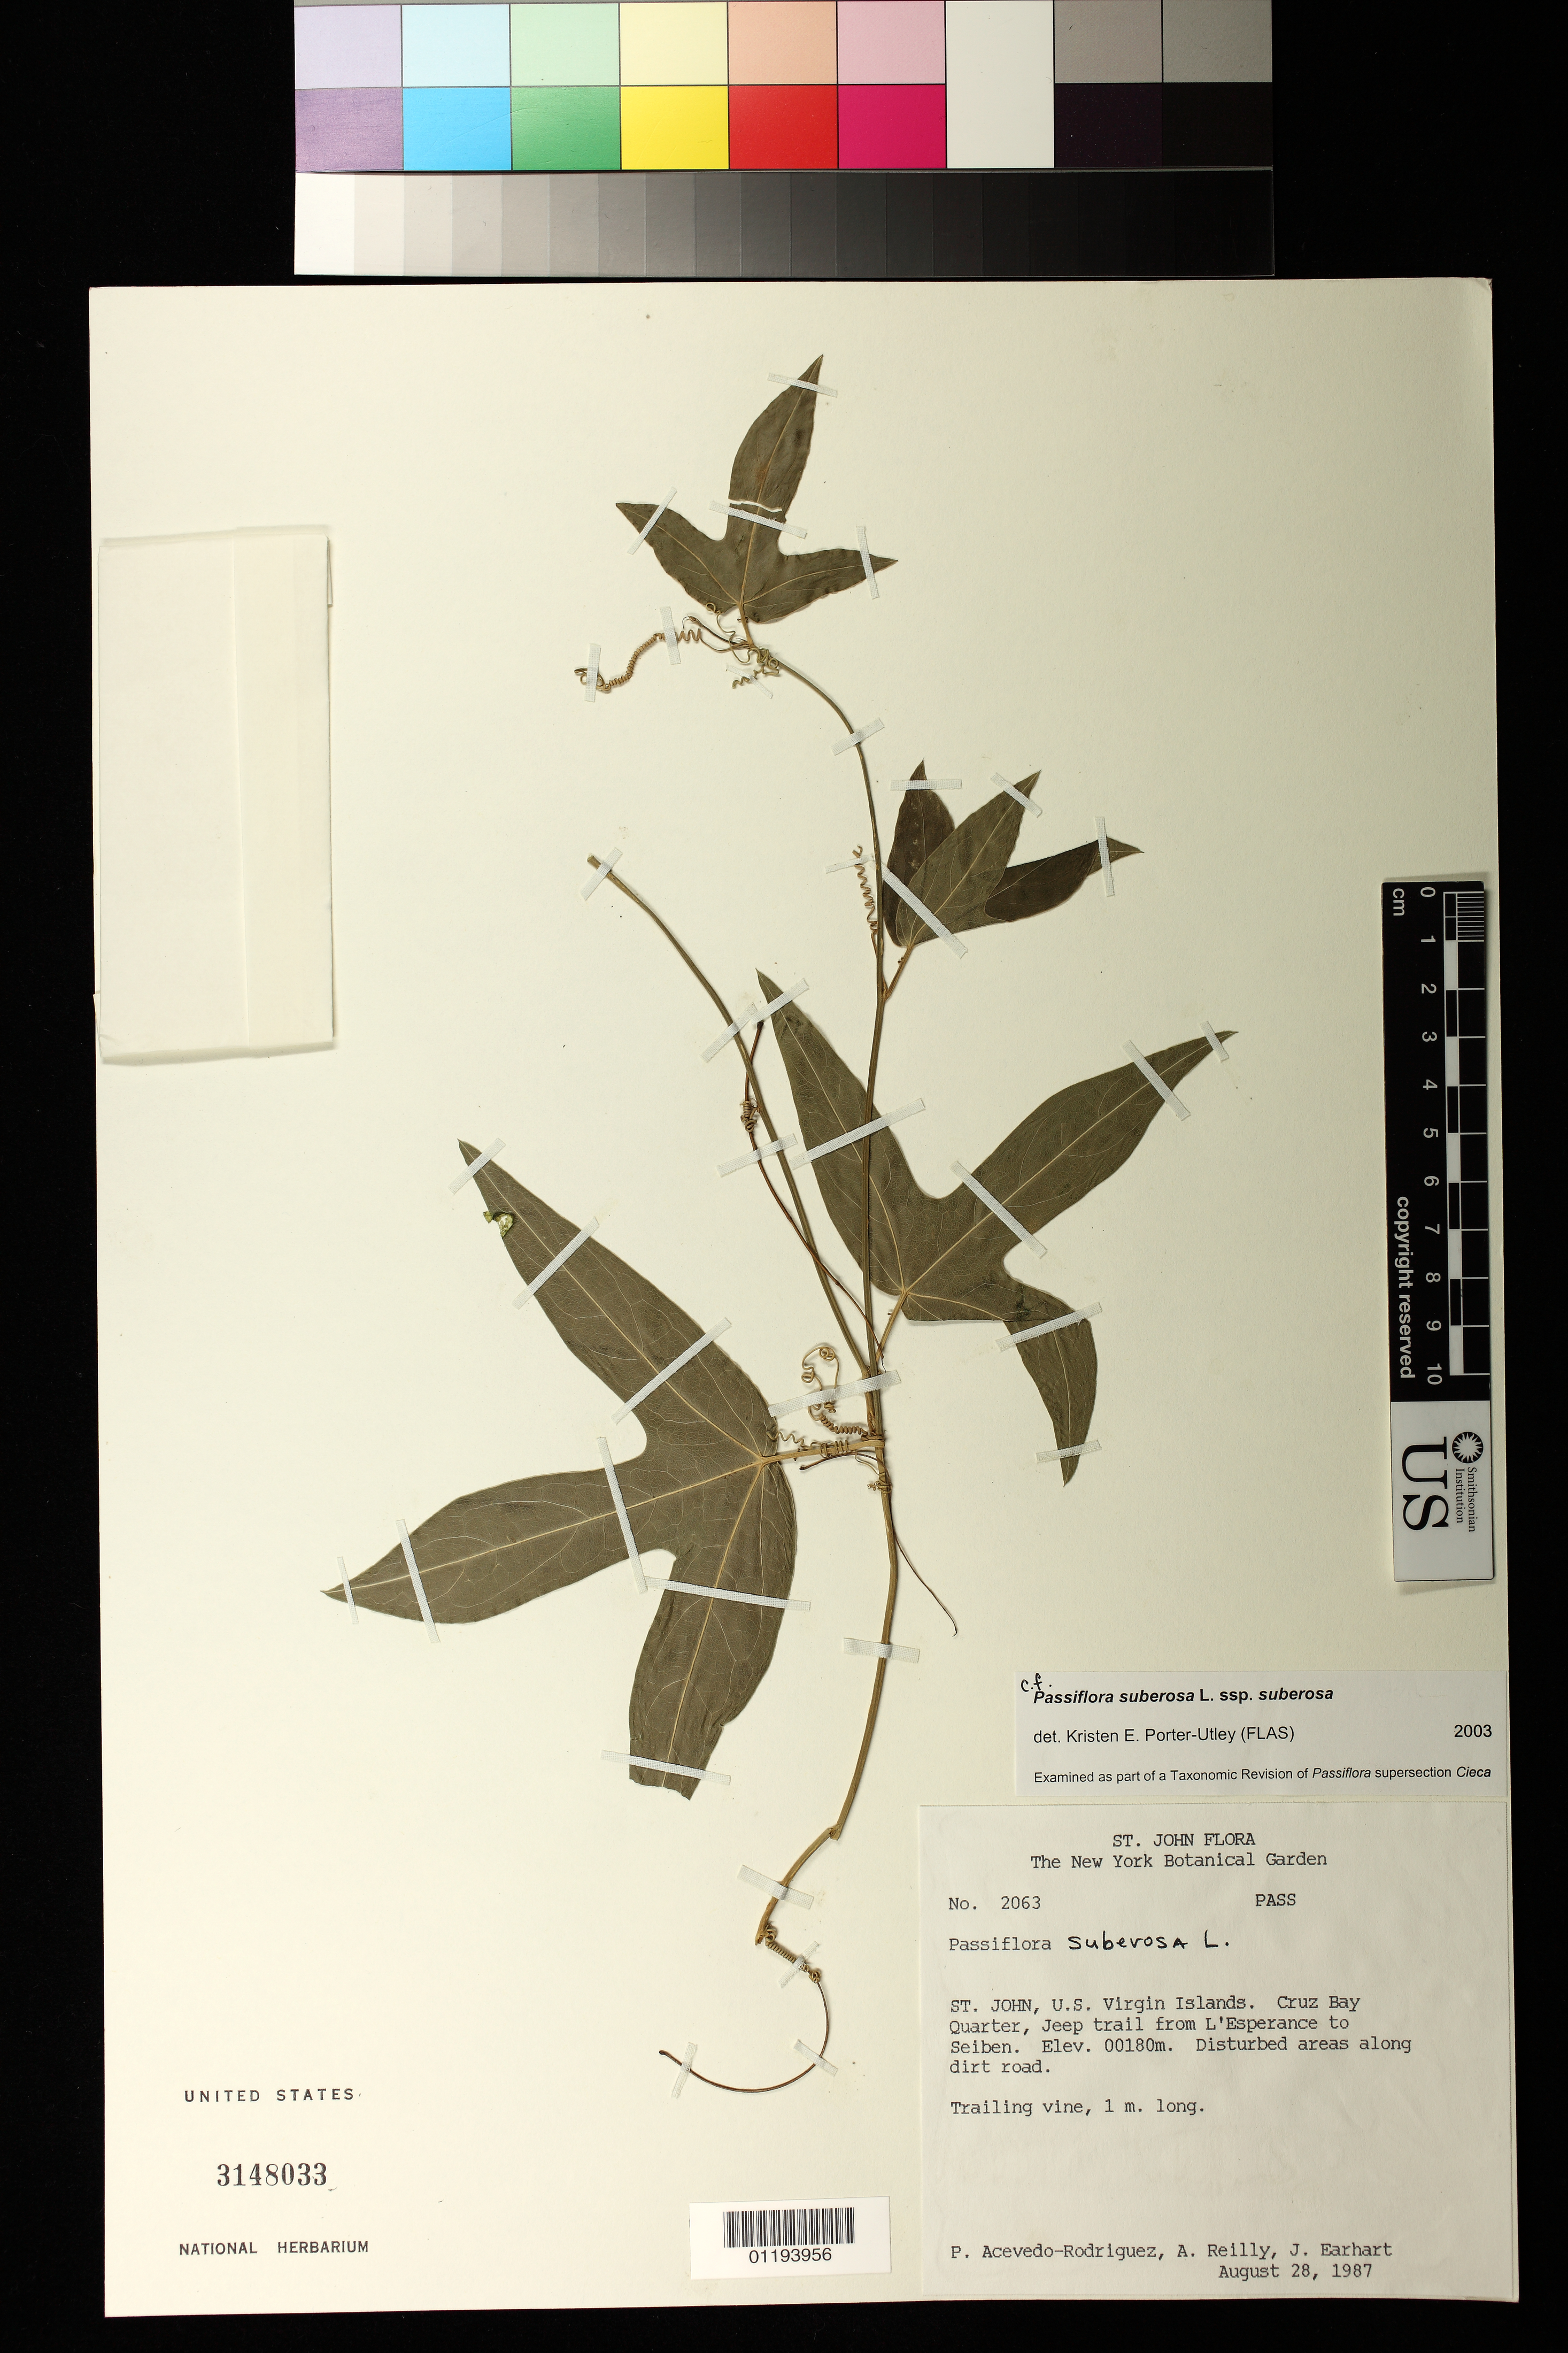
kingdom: Plantae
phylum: Tracheophyta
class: Magnoliopsida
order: Malpighiales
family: Passifloraceae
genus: Passiflora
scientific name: Passiflora suberosa subsp. suberosa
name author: L.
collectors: P. Acevedo-Rodr., A. Reilly & J. Earhart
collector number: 2063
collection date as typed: Aug 28 1987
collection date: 1987-08-28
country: U.S. Virgin Islands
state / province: Saint John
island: St. John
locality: U.S. Virgin Islands, Cruz Bay Quarter, Jeep trail from L'Esperance to Seiben [Sieben]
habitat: Disturbed areas along dirt road.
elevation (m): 180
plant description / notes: UPR, VINPS, NY, US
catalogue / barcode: US 3148033